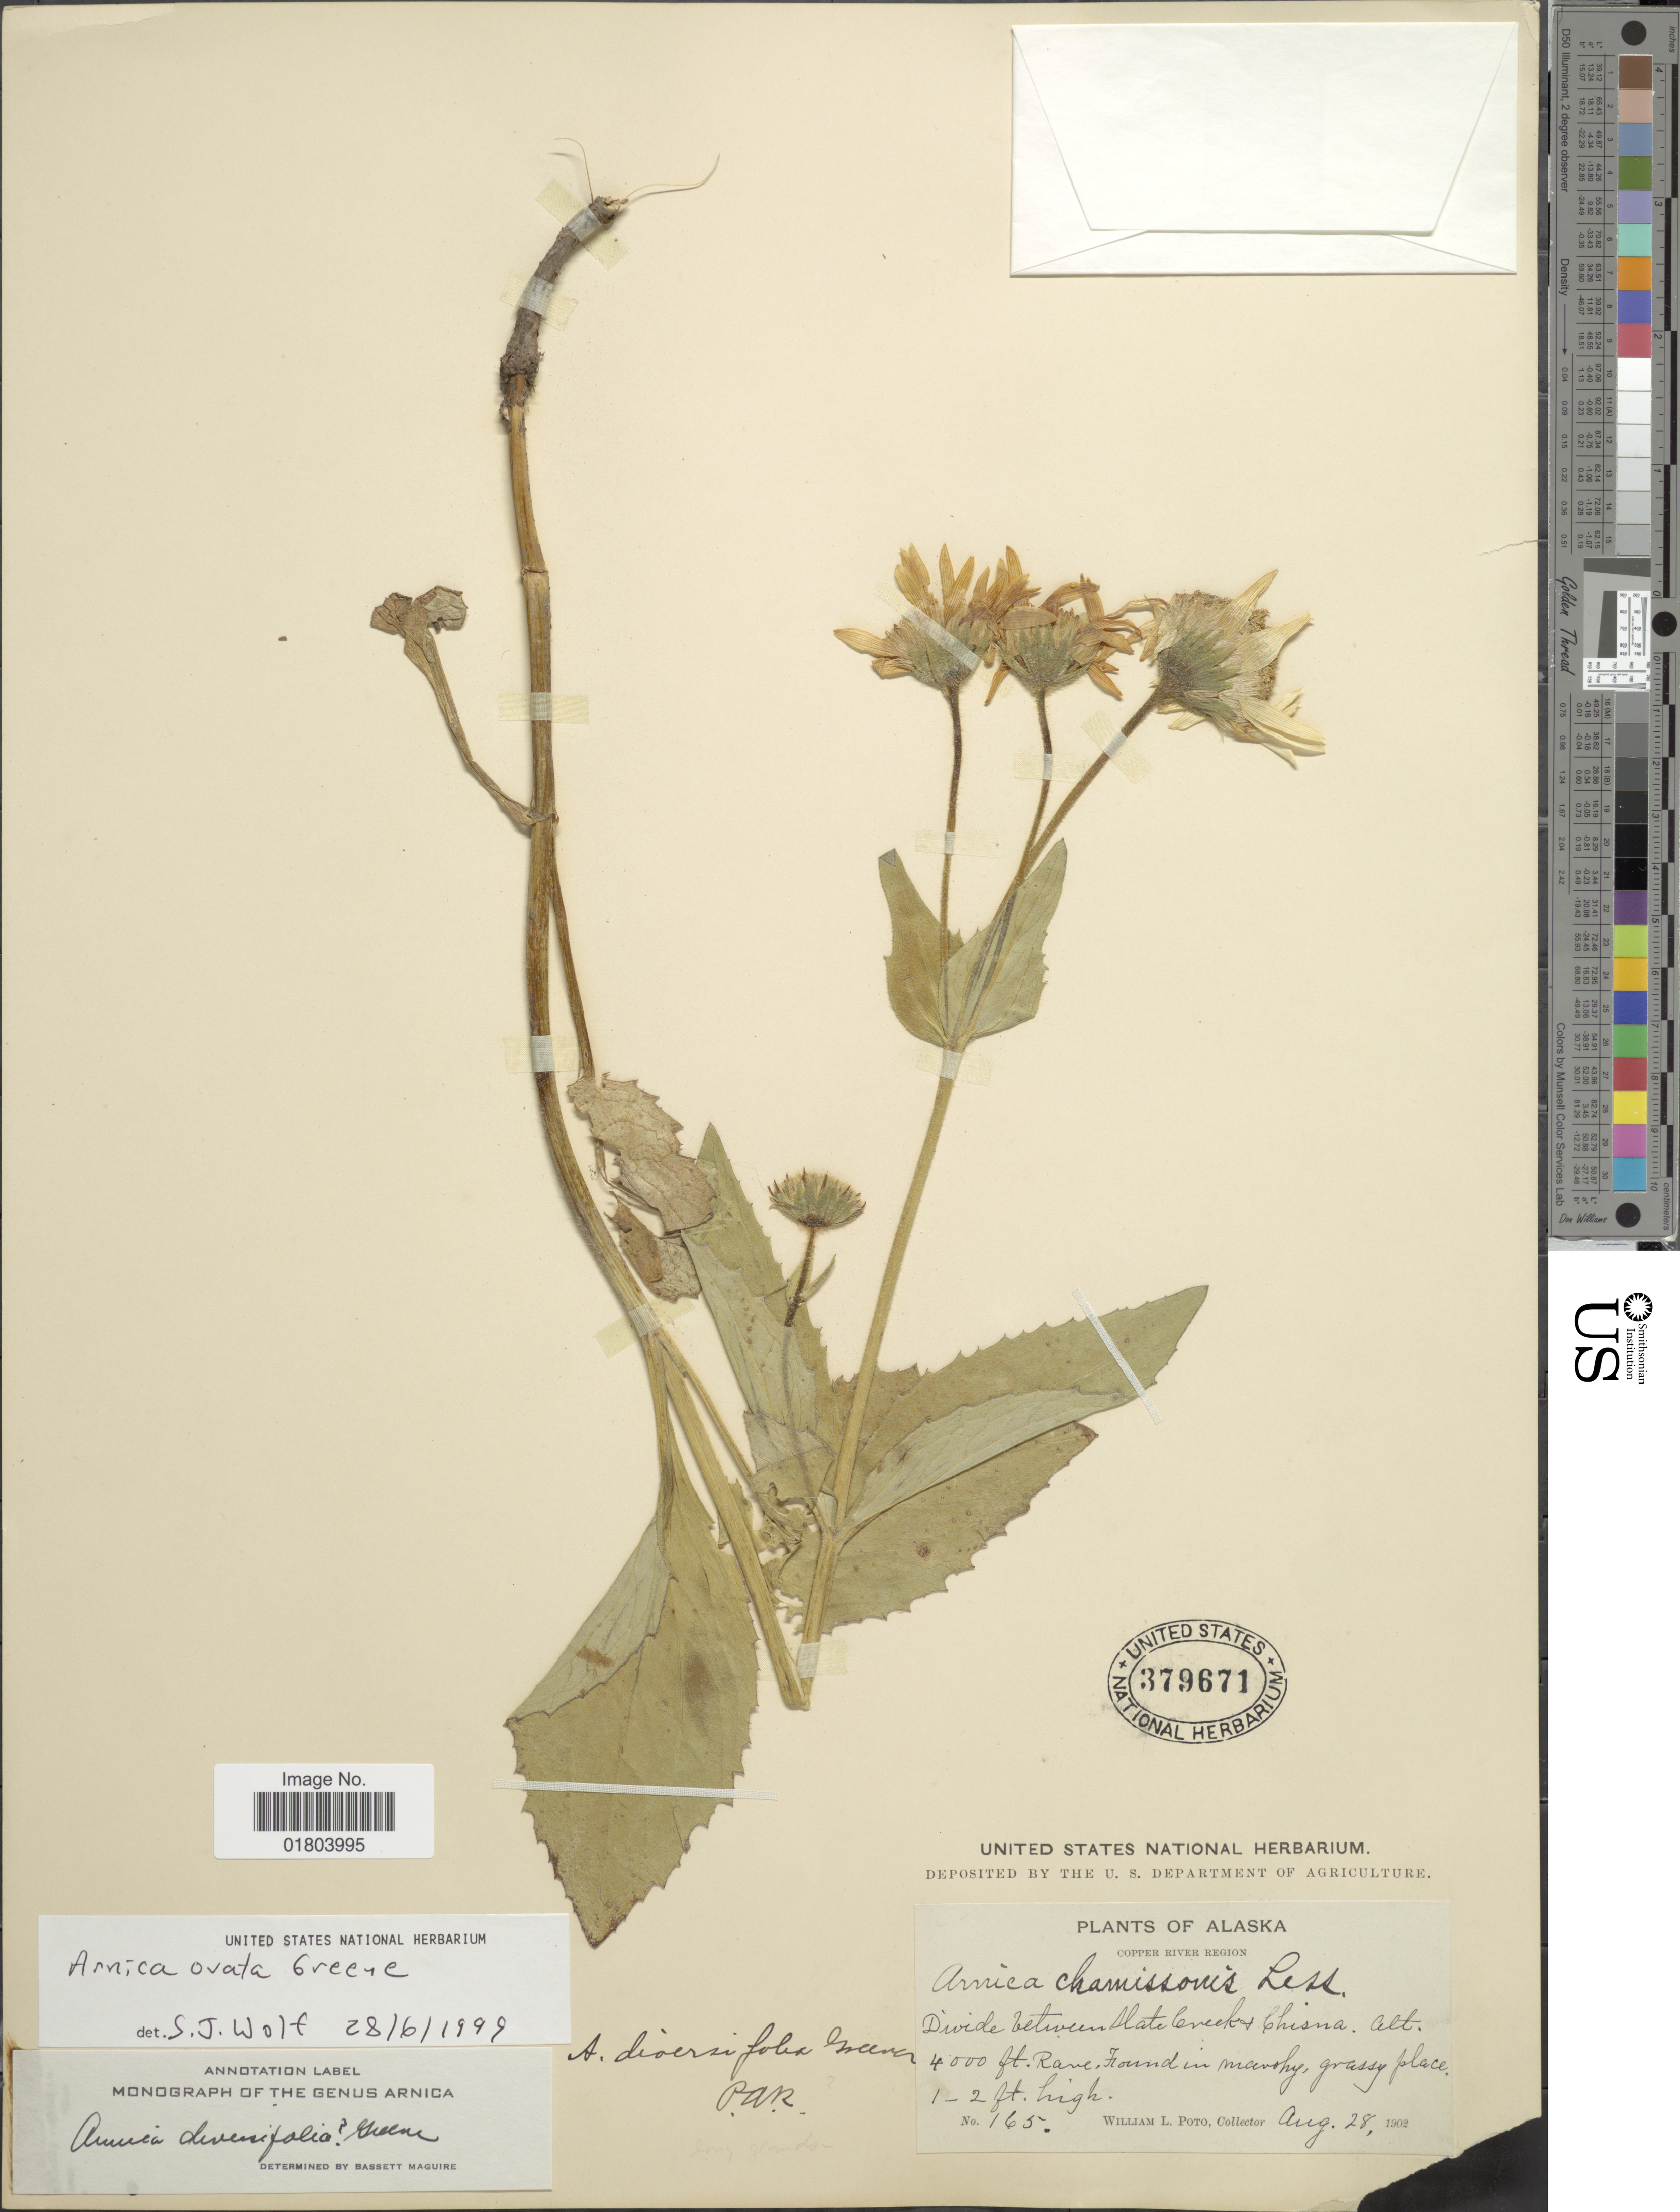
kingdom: Plantae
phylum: Tracheophyta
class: Magnoliopsida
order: Asterales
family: Asteraceae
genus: Arnica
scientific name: Arnica ovata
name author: Greene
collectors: W. Poto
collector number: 165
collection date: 1902-08-28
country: United States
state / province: Alaska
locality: Copper River Region, Divide between State Creek Chisna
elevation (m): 1219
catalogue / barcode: US 379671